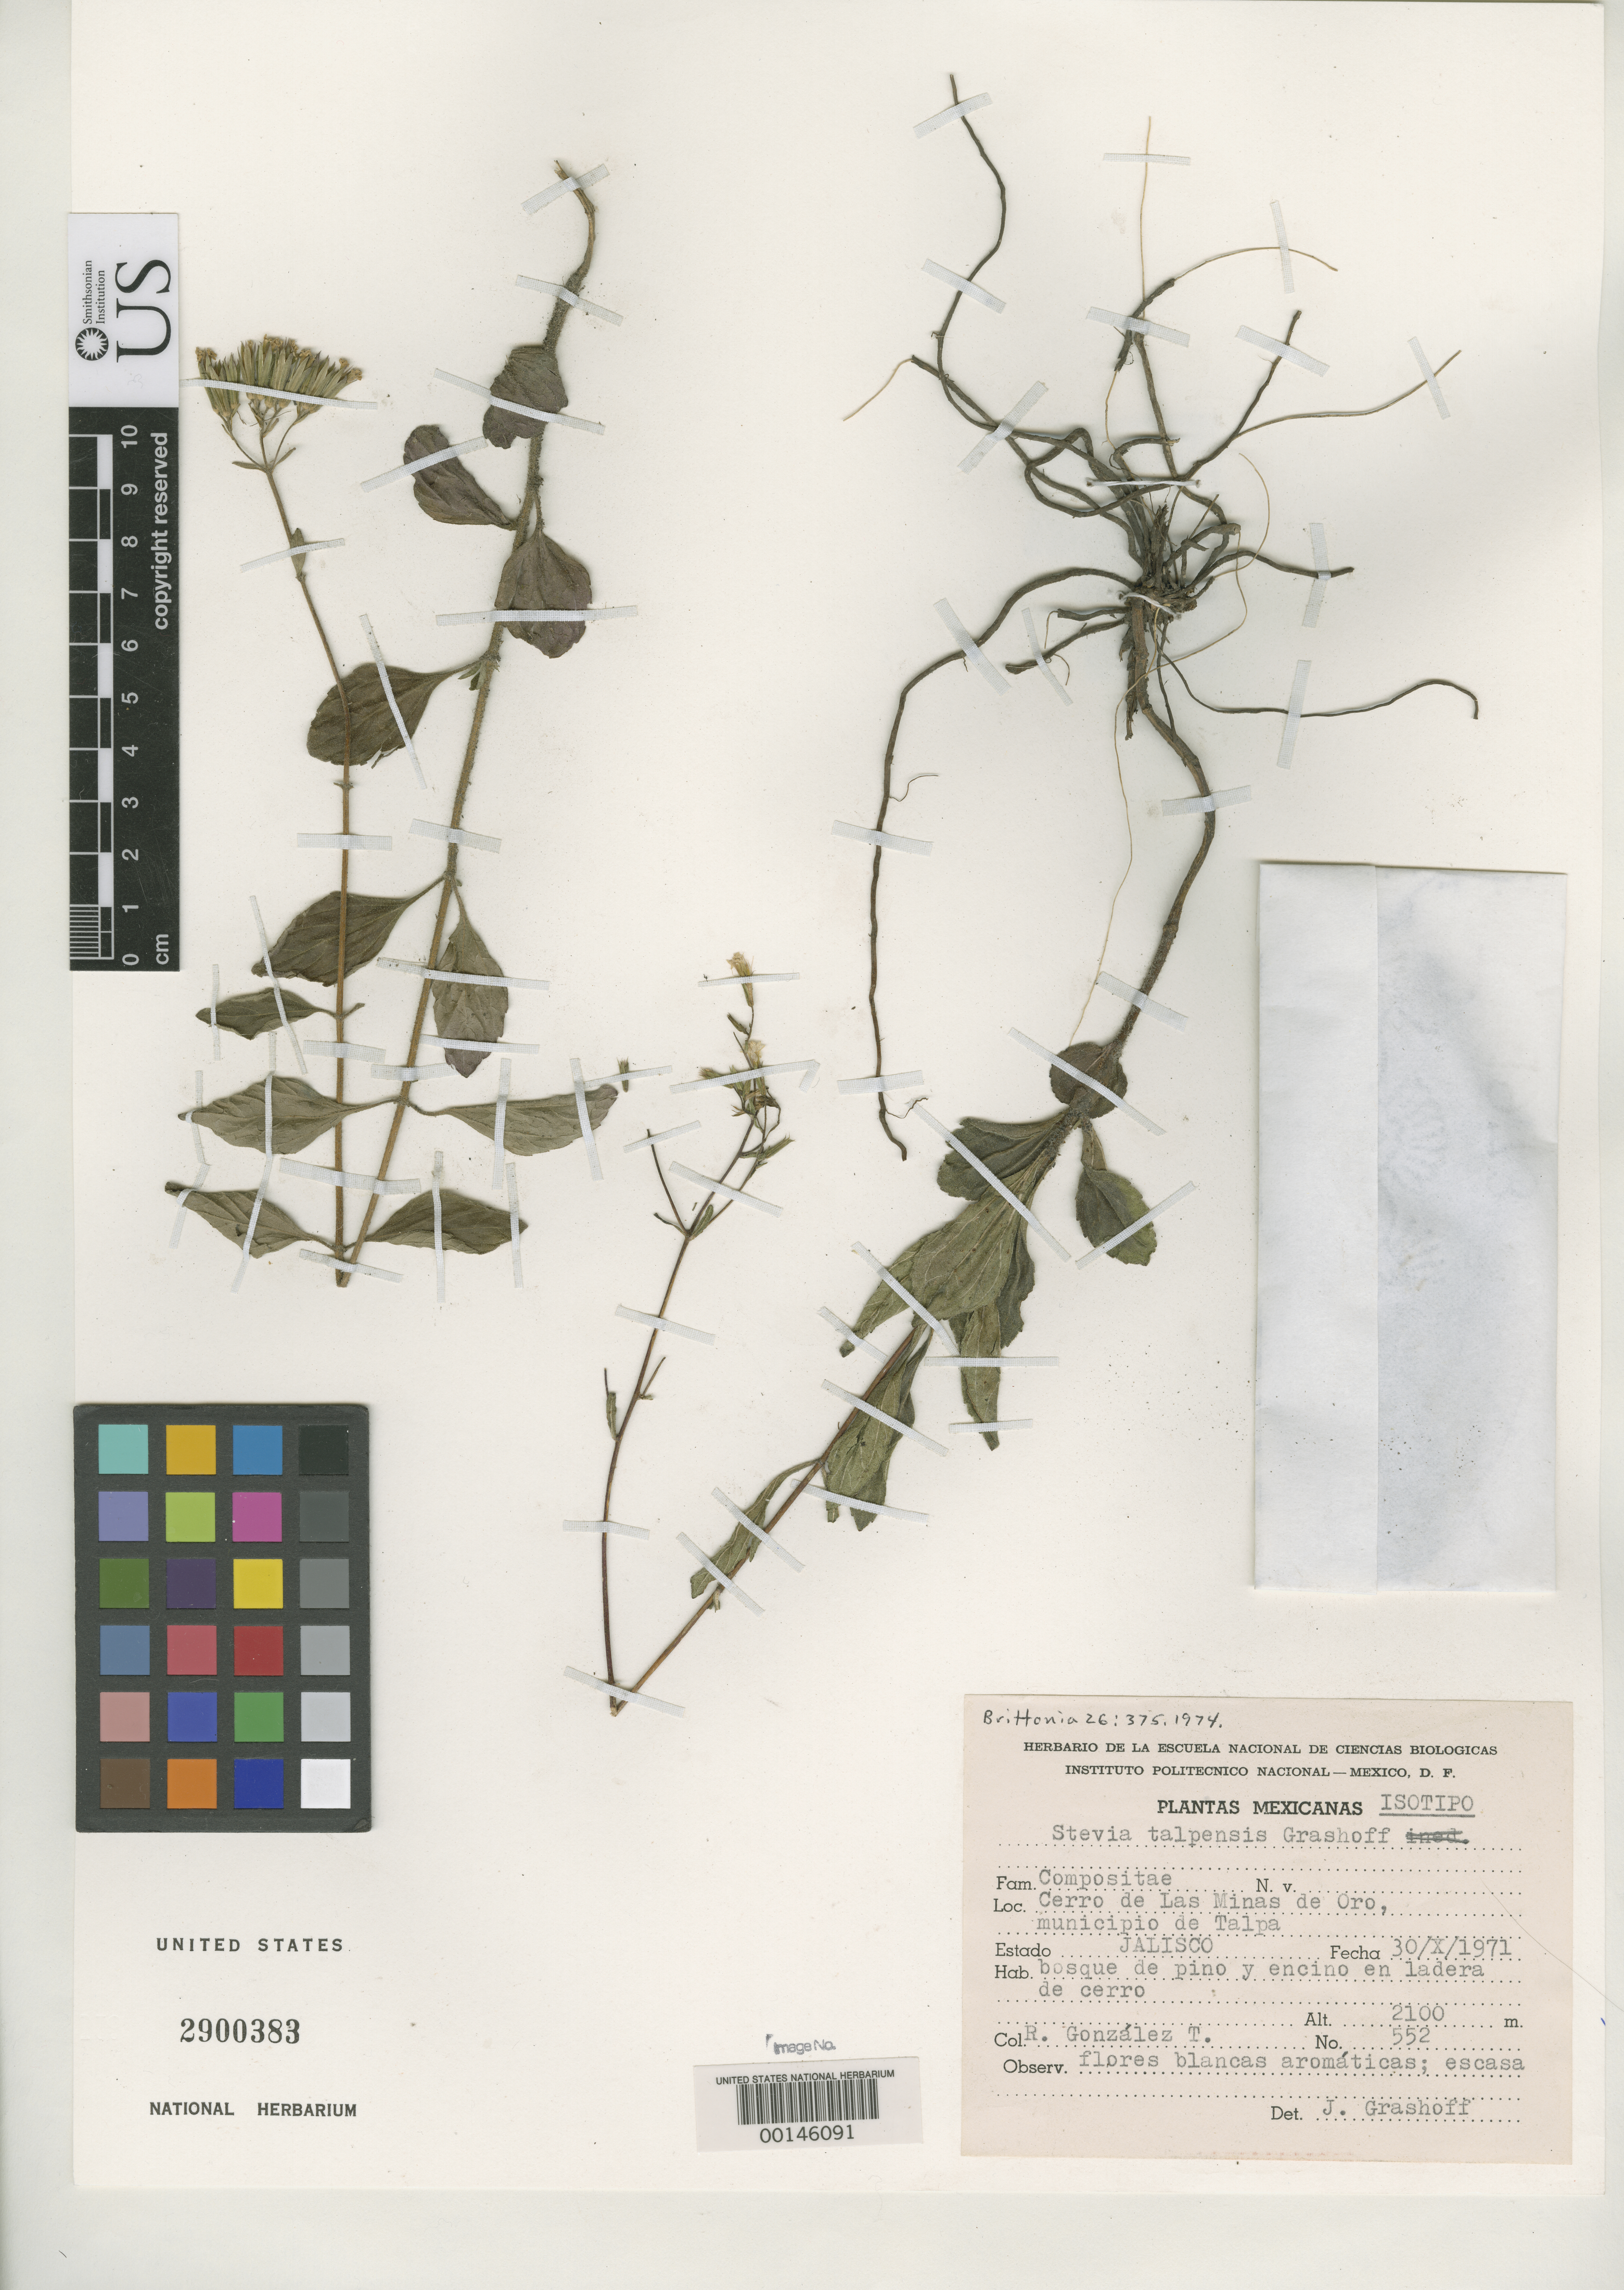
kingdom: Plantae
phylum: Tracheophyta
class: Magnoliopsida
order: Asterales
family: Asteraceae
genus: Stevia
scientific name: Stevia talpensis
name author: Grashoff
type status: Isotype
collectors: R. Gonzalez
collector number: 552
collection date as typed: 30 Oct 1971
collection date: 1971-10-30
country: Mexico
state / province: Jalisco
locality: Talpa, Cerro de las Minas de Oro.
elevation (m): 2100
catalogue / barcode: US 2900383